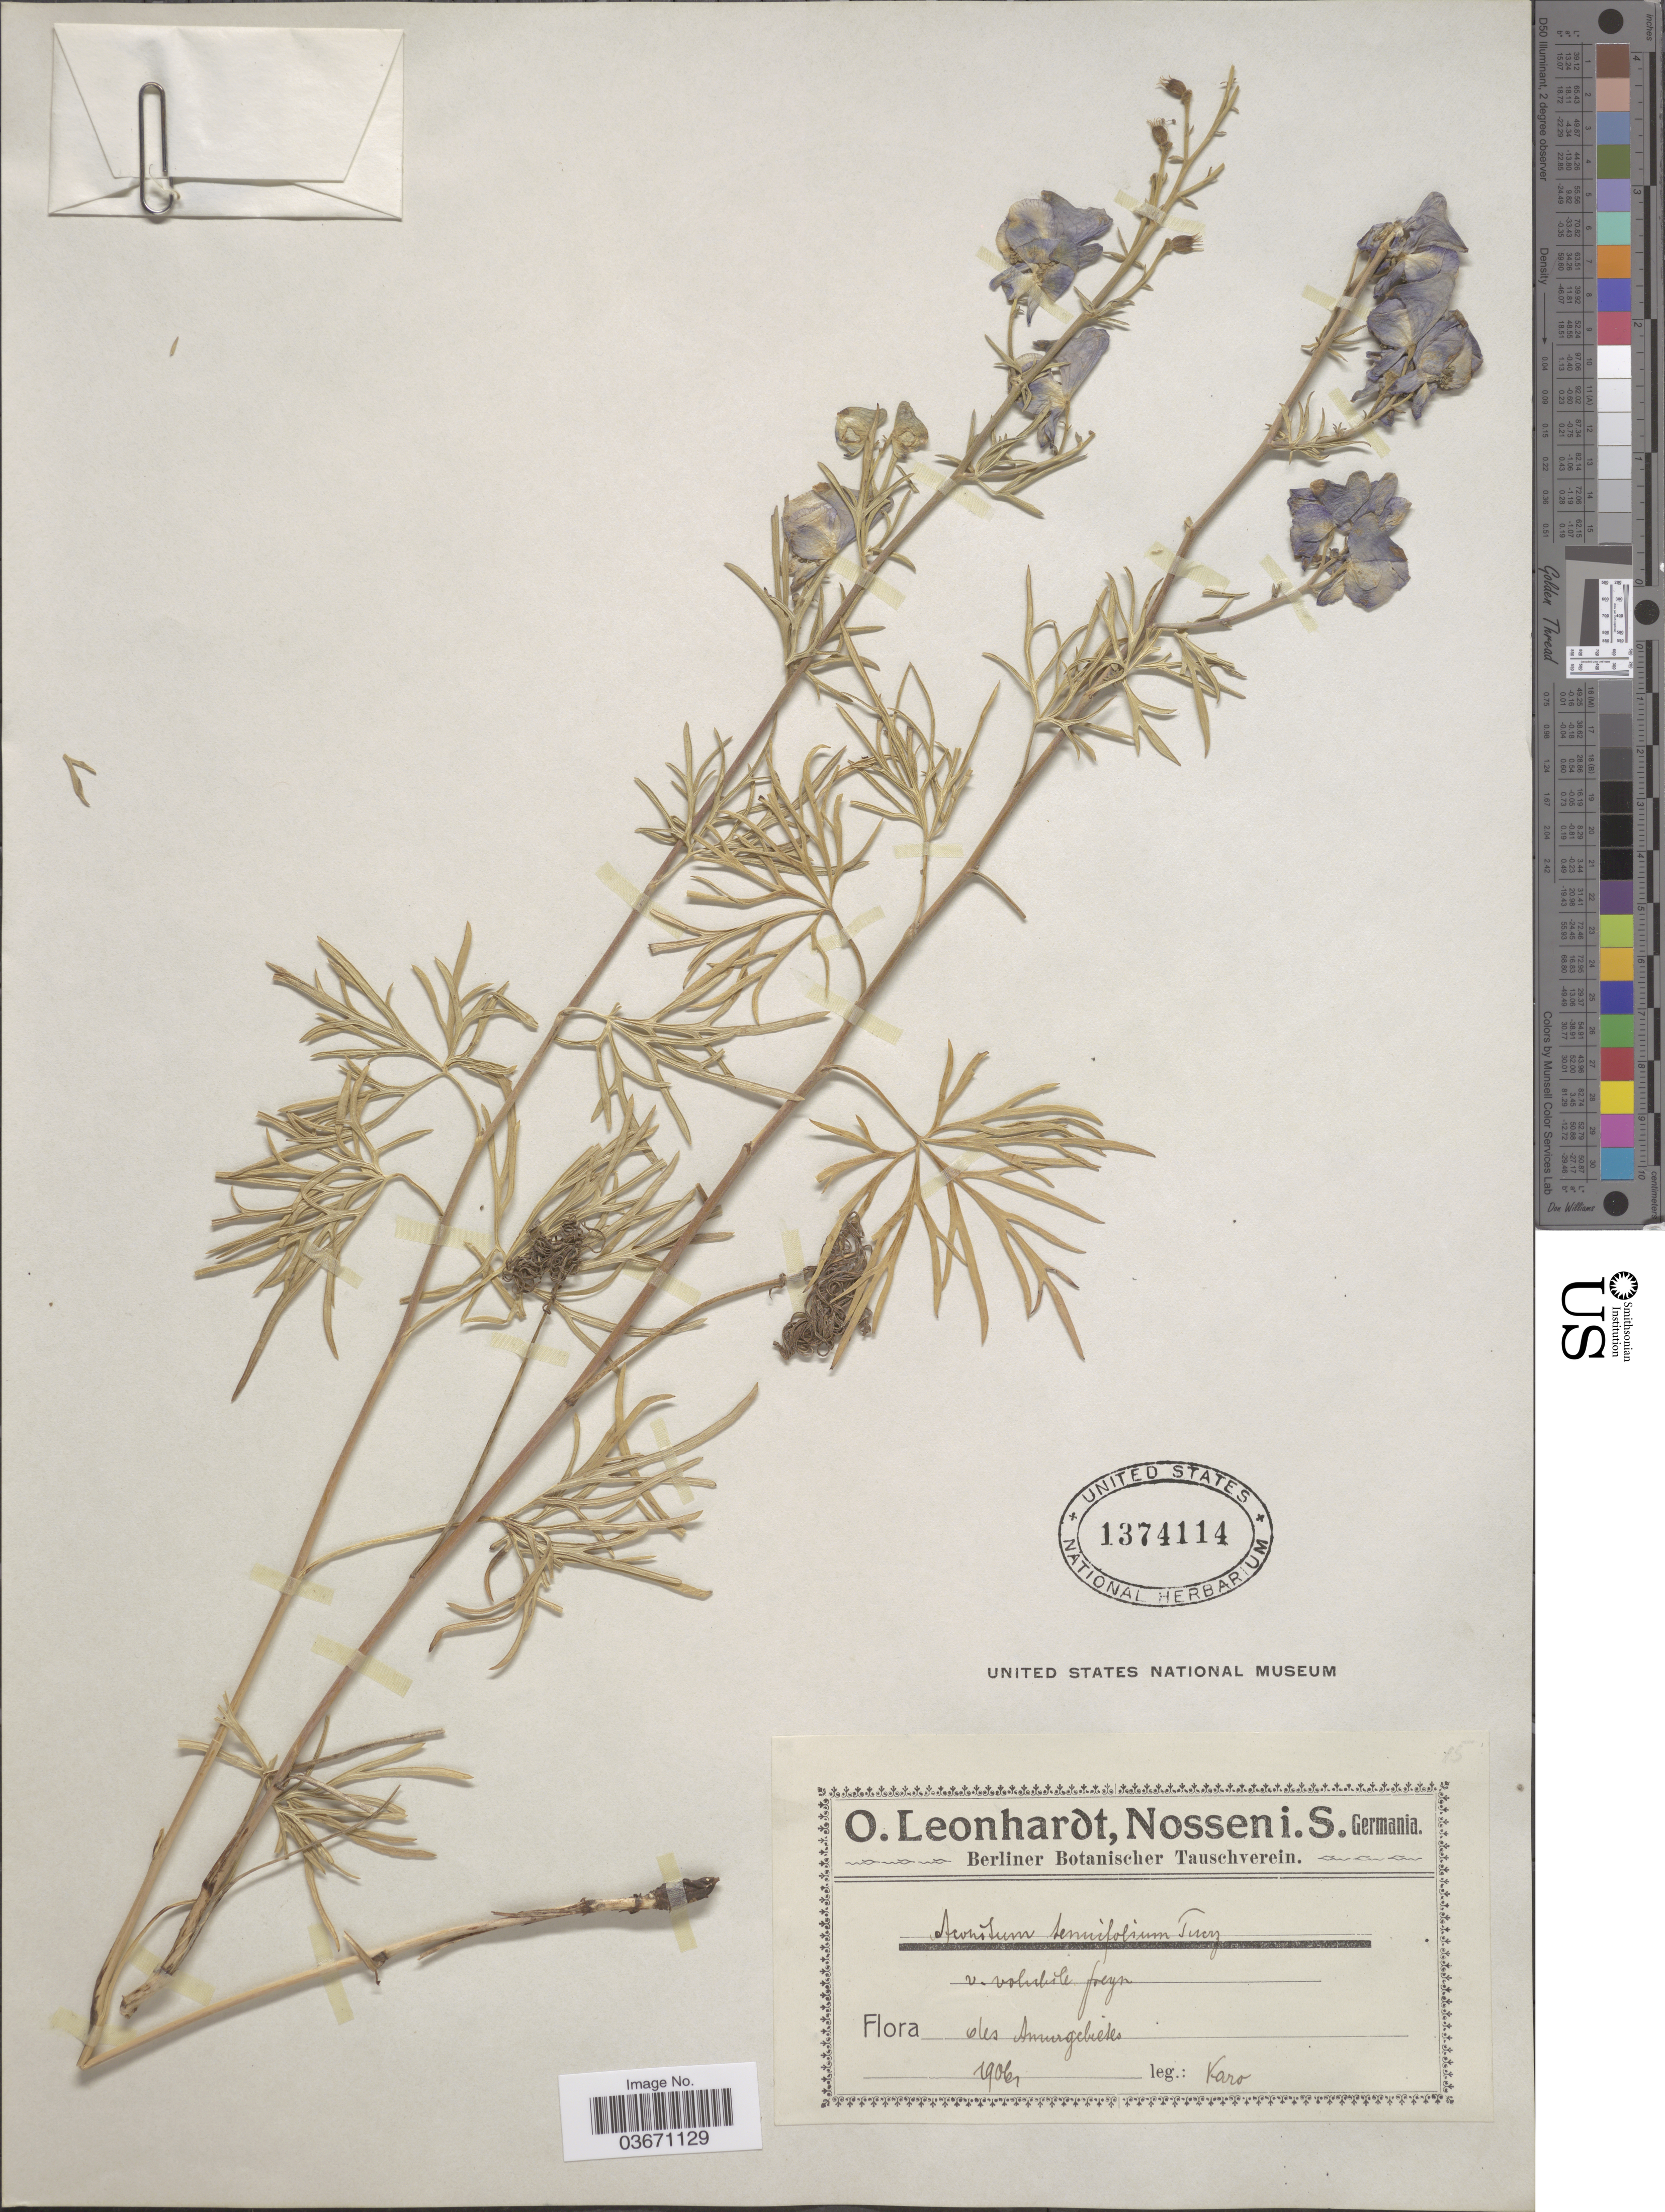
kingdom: Plantae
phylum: Tracheophyta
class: Magnoliopsida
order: Ranunculales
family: Ranunculaceae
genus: Aconitum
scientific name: Aconitum tenuifolium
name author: Rchb.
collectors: Karo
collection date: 1906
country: Russian Federation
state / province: Amur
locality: Des Amurgebiets.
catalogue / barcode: US 1374114